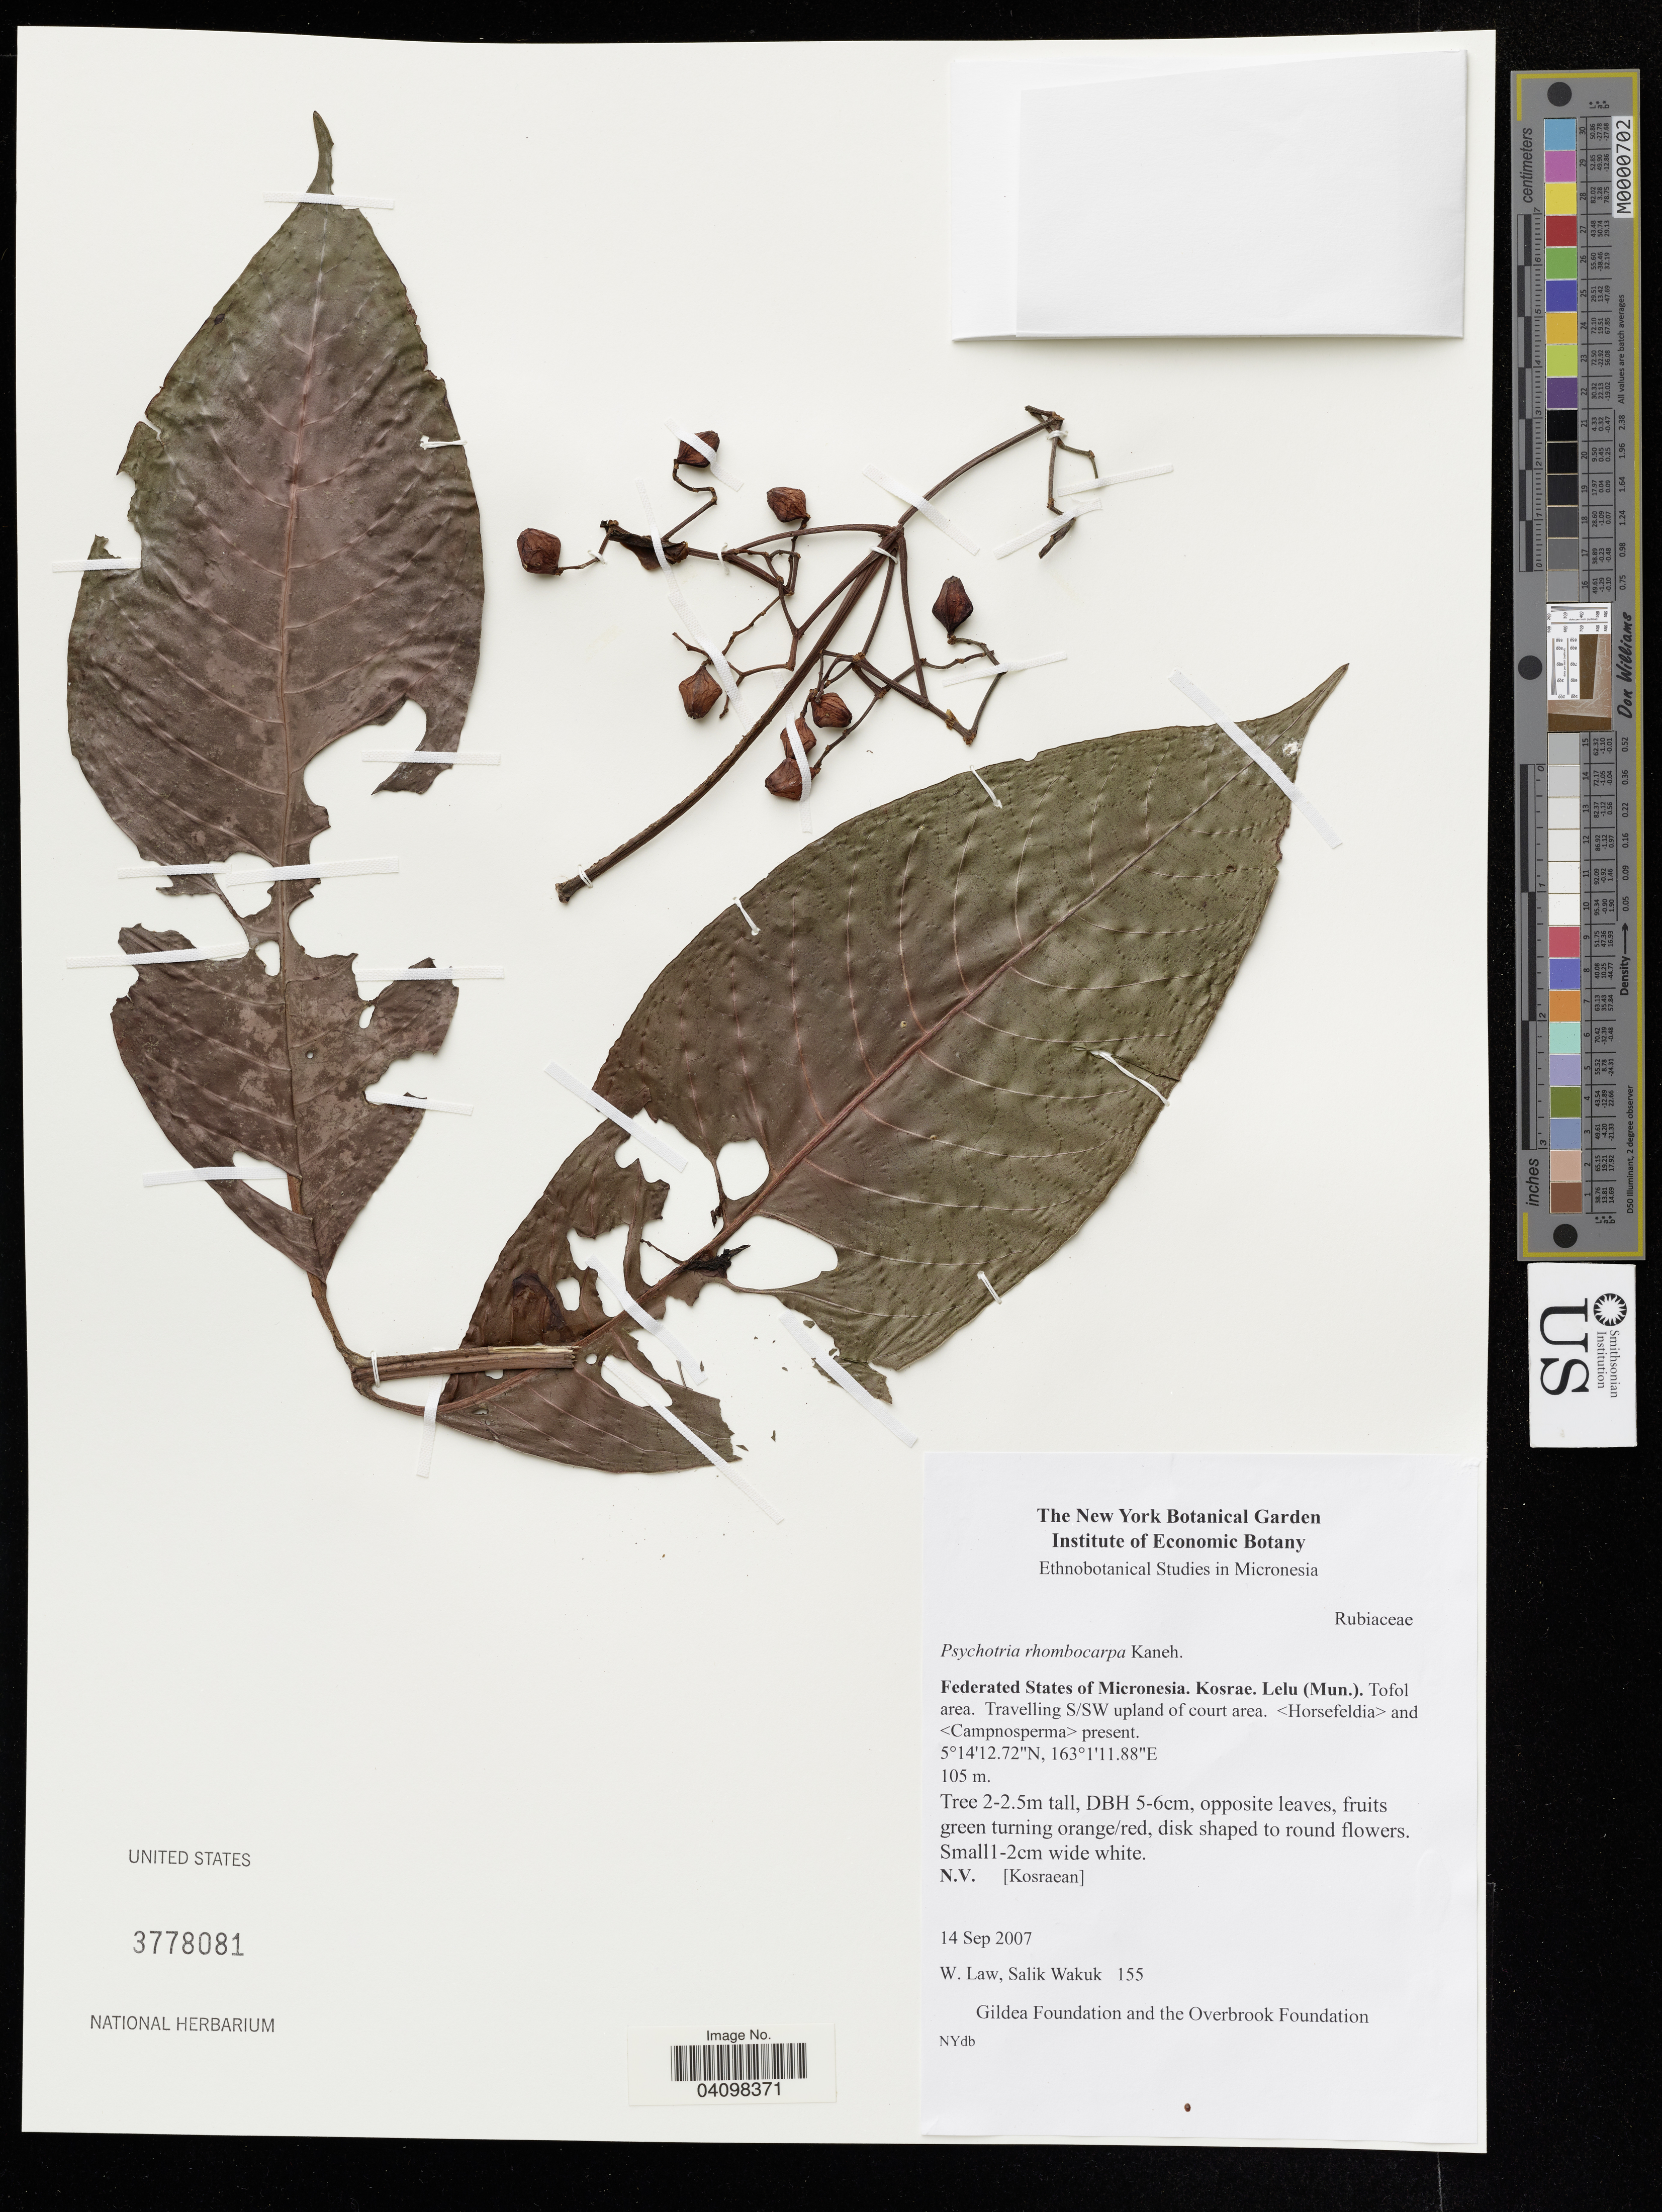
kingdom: Plantae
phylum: Tracheophyta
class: Magnoliopsida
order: Gentianales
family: Rubiaceae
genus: Psychotria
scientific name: Psychotria rhombocarpa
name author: Kaneh.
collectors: W. Law & S. Wakuk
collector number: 155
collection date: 2007-09-14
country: Micronesia, Federated States of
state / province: Kosrae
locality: Lelu (Mun.). Tofol area. Travelling S/SW upland of court area.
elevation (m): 105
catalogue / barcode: US 3778081